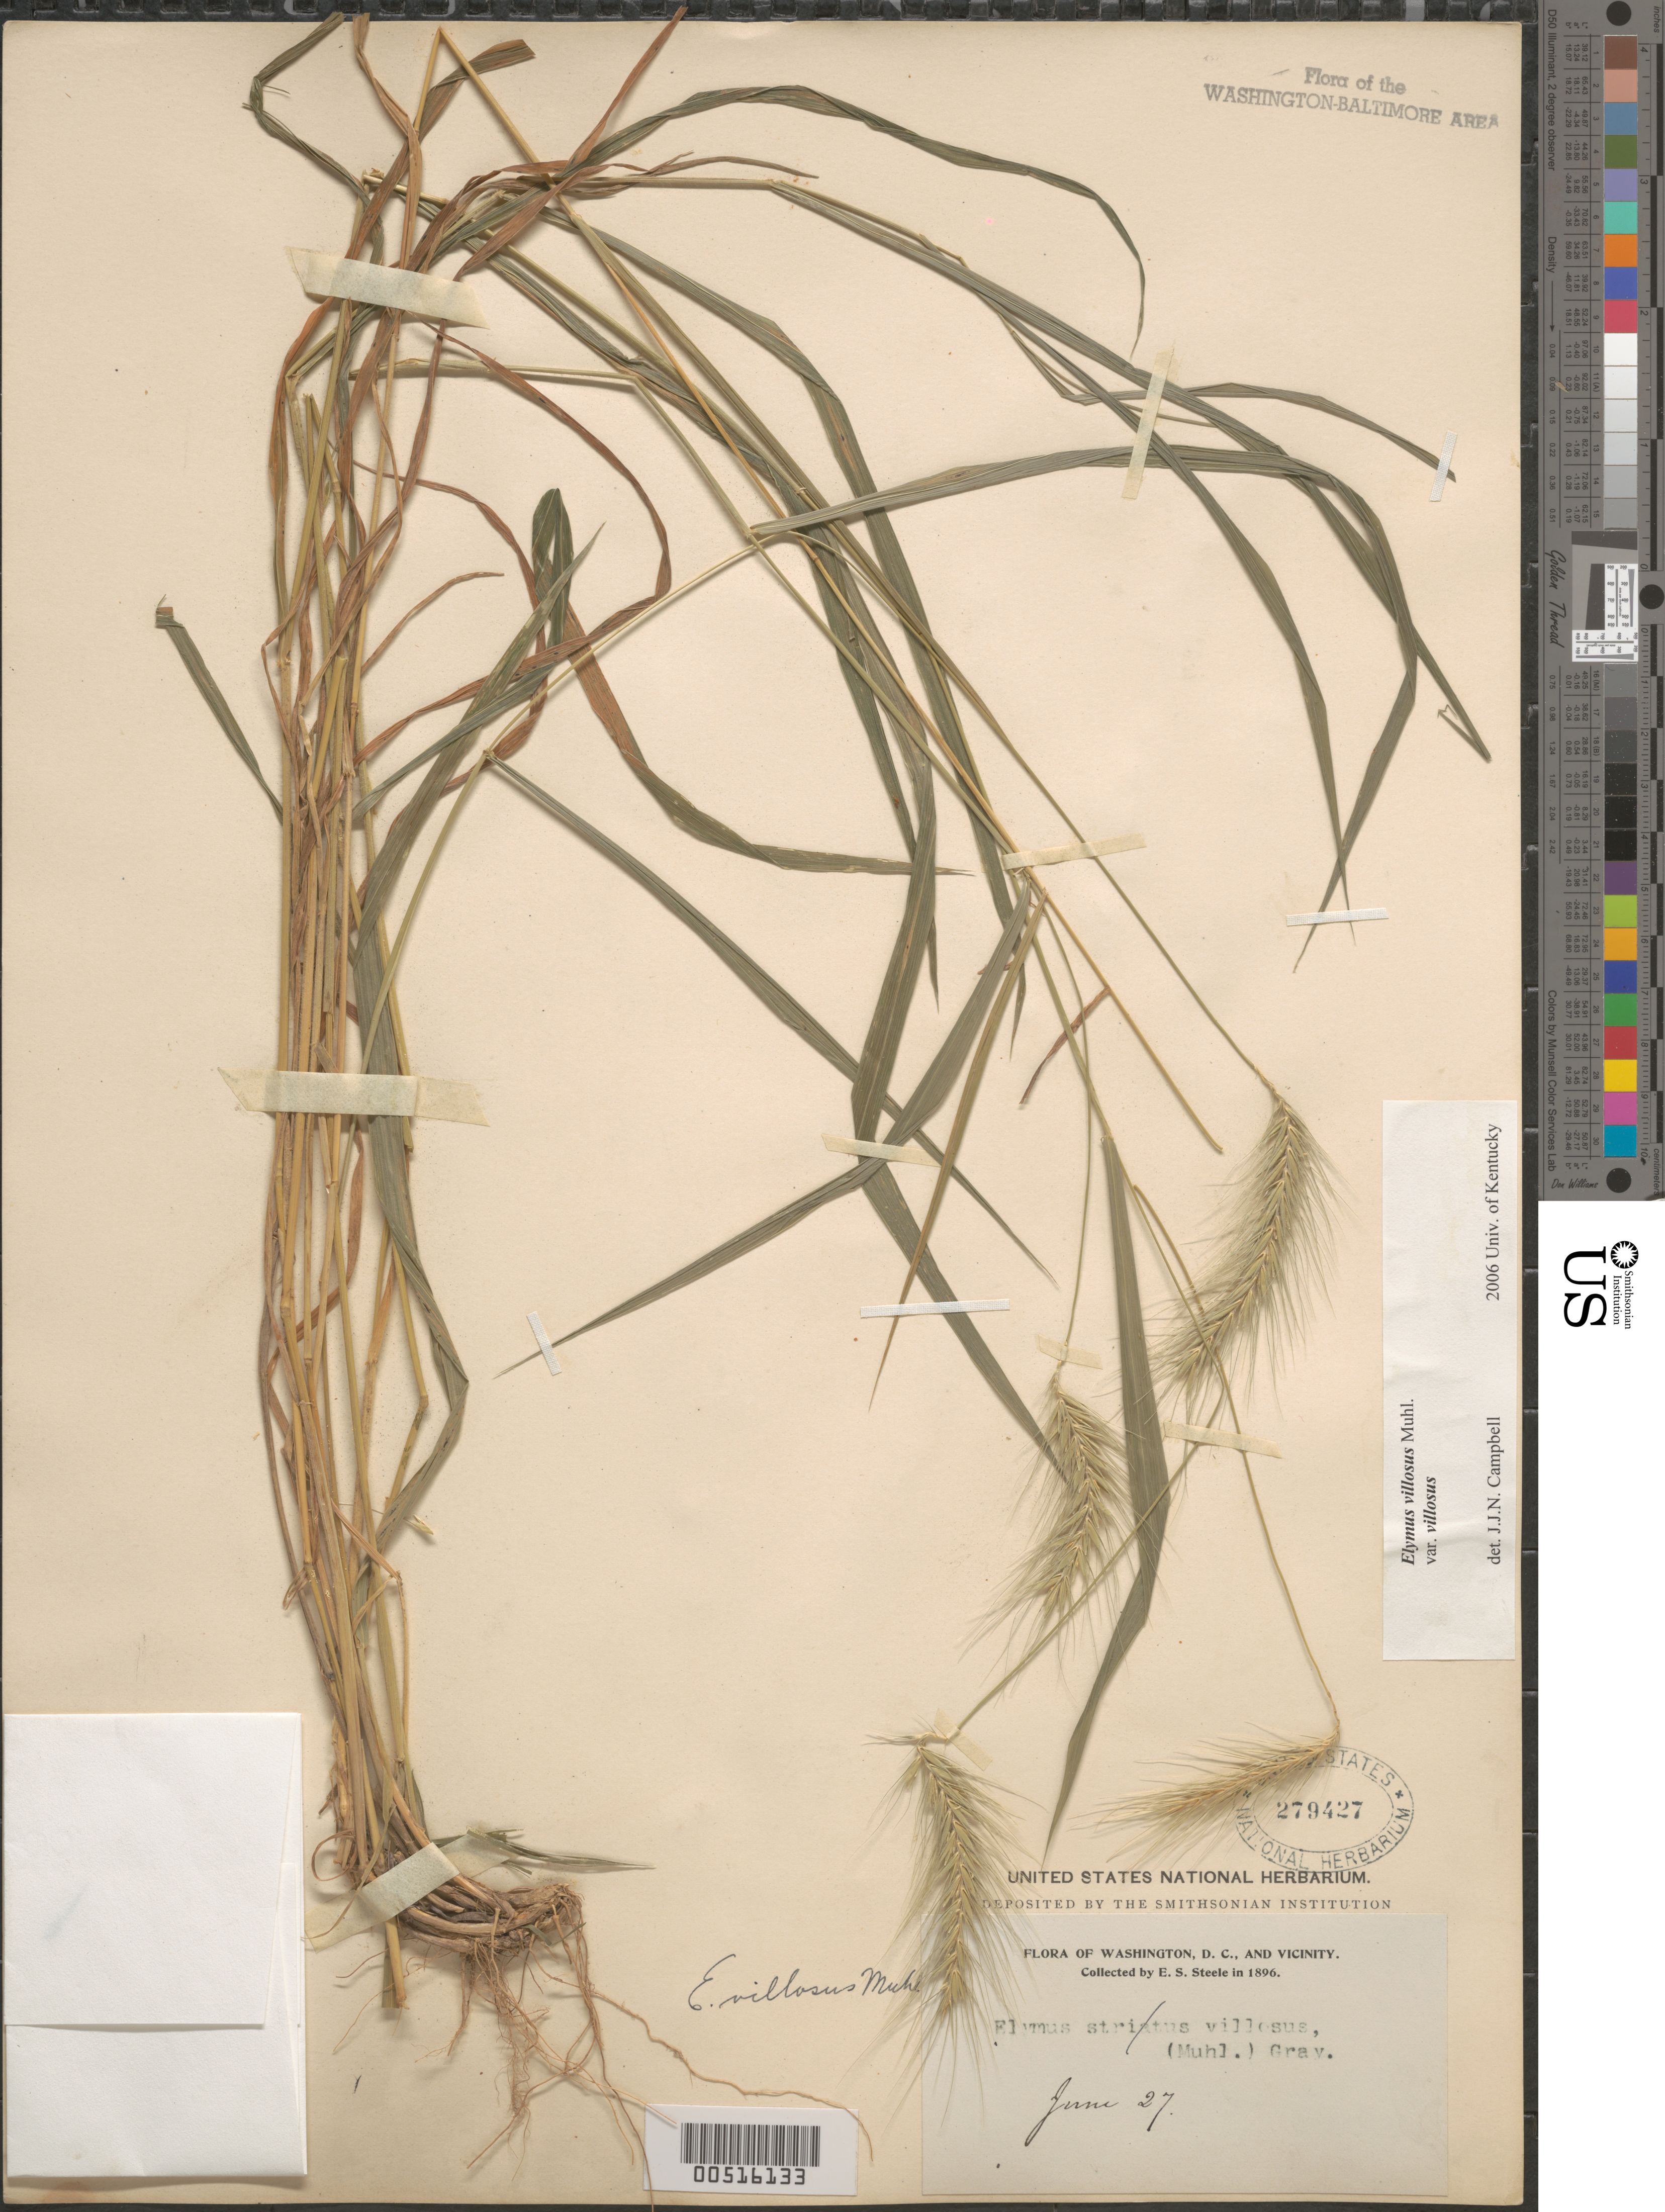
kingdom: Plantae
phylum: Tracheophyta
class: Liliopsida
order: Poales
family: Poaceae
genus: Elymus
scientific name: Elymus villosus var. villosus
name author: Muhl.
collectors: E. Steele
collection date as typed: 27 Jun 1896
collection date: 1896-06-27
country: United States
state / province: District of Columbia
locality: Washington DC area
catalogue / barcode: US 279427